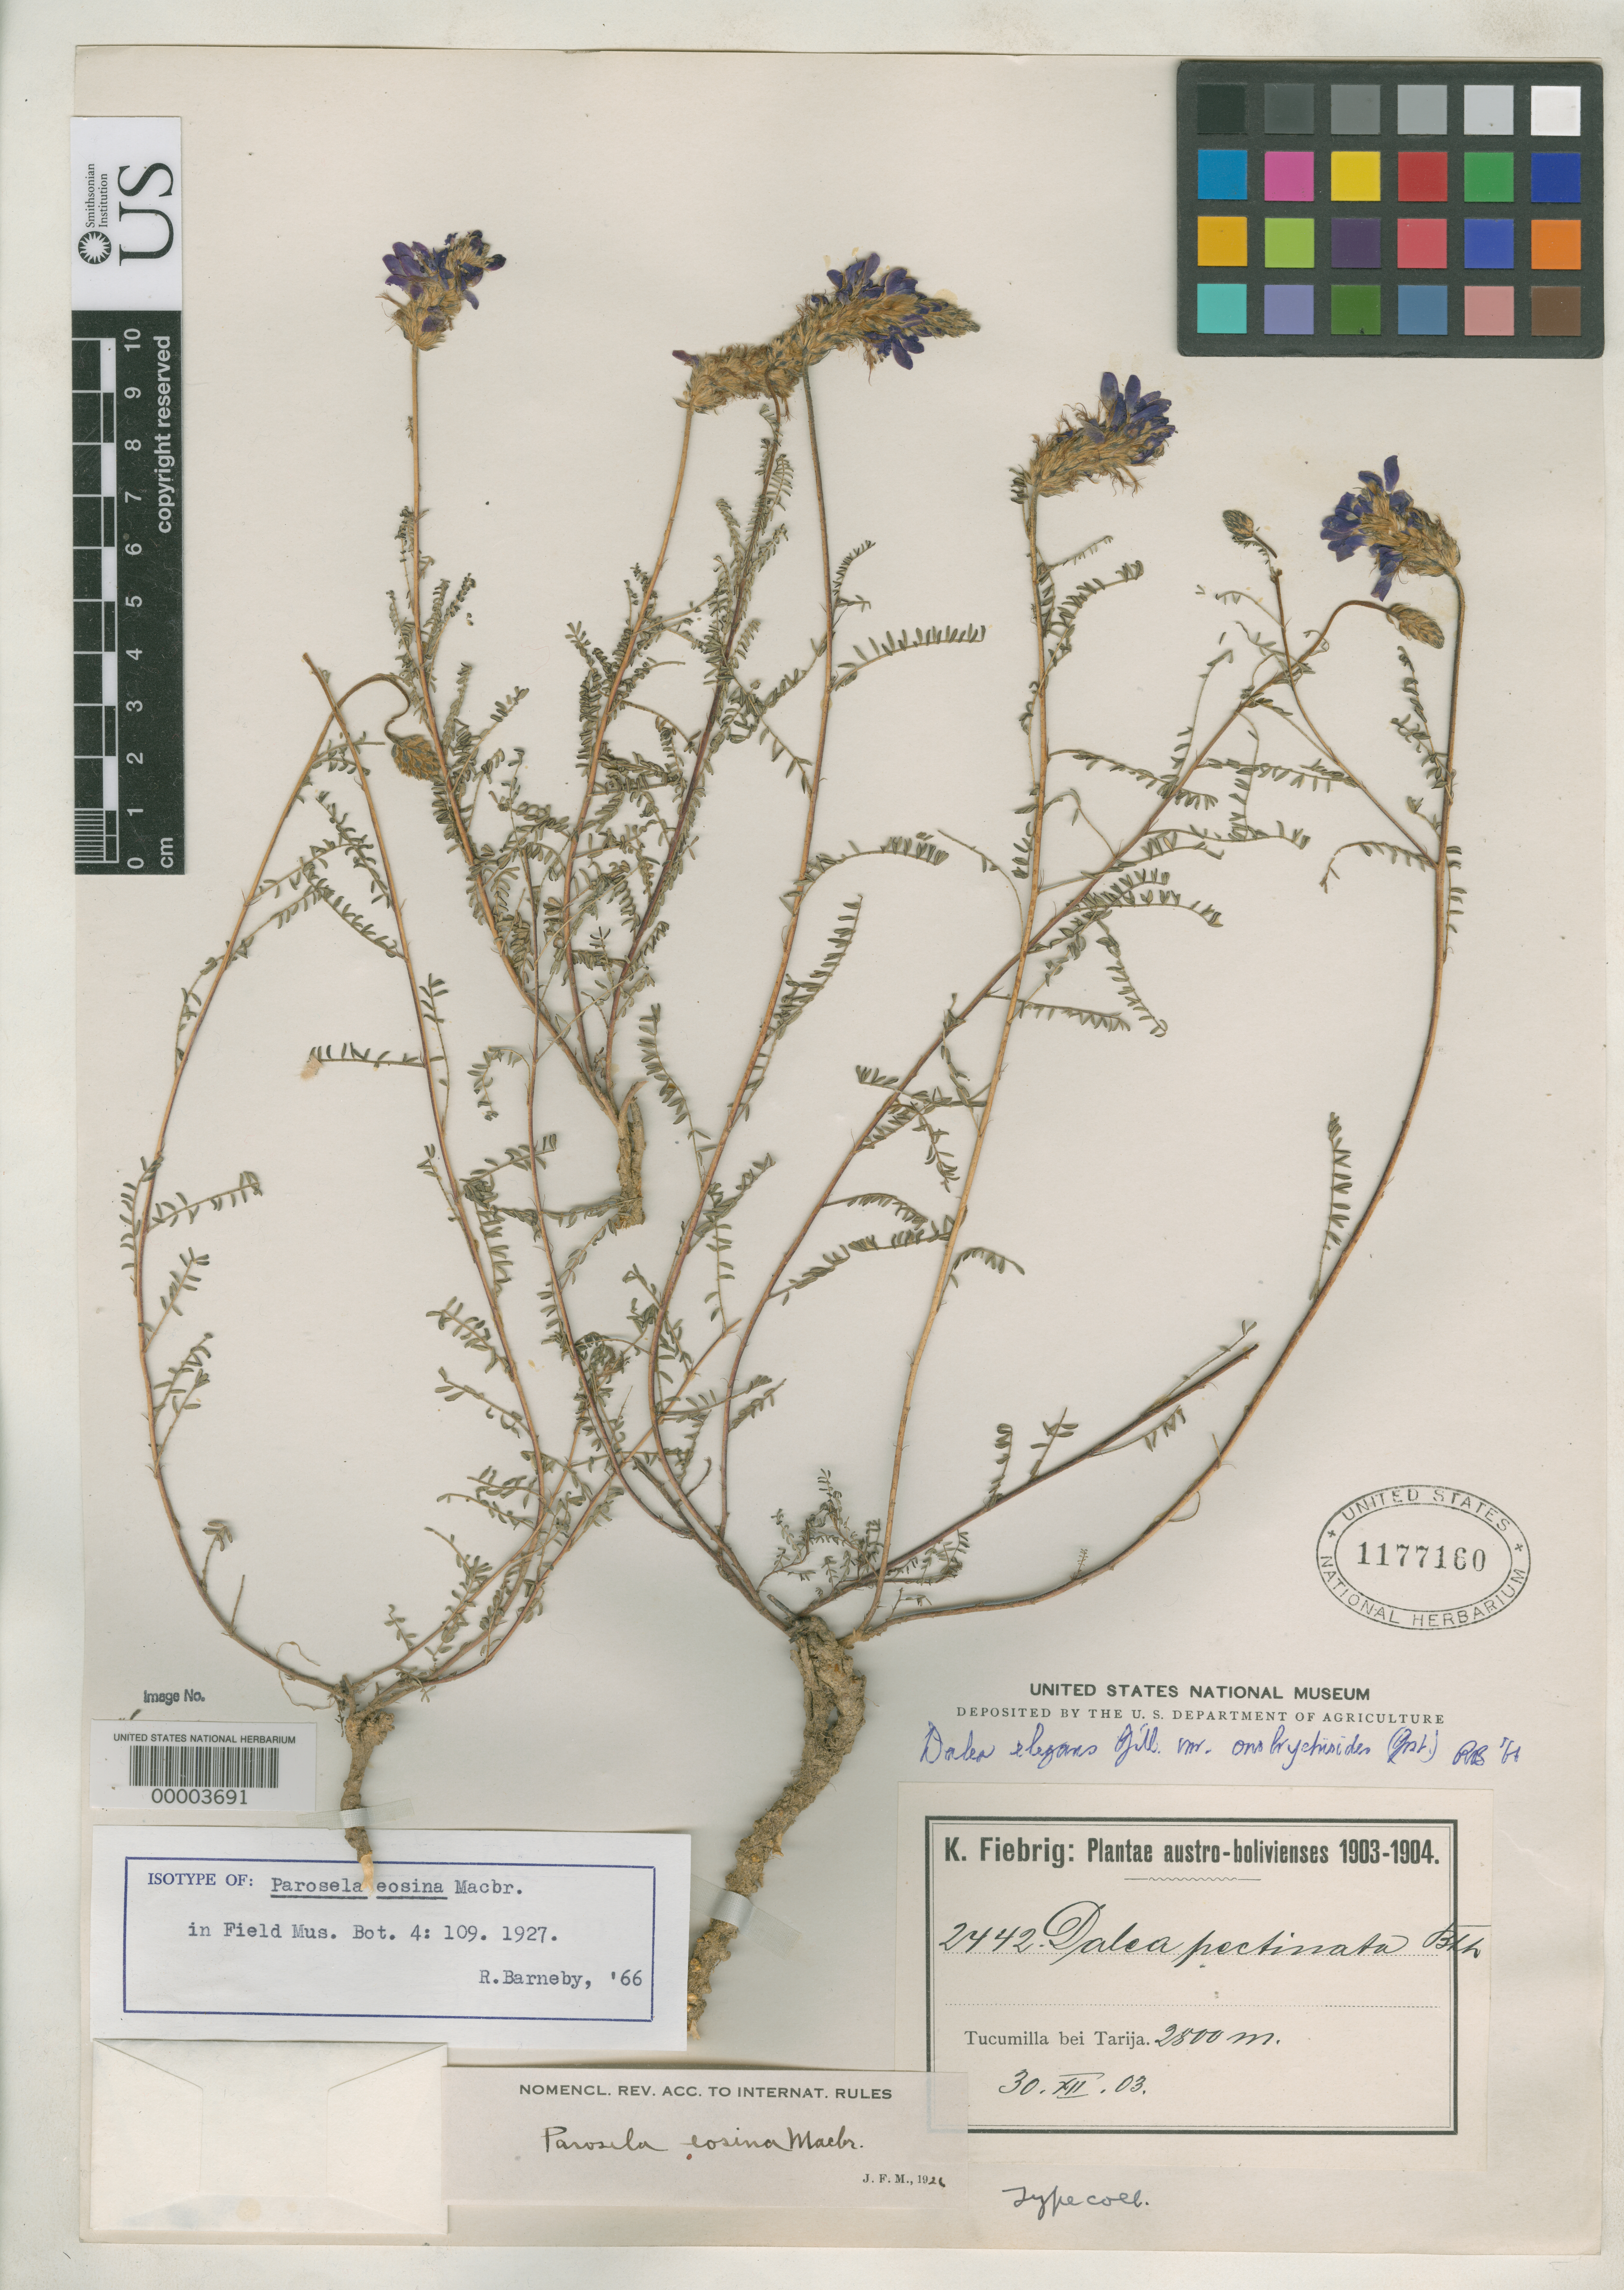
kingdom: Plantae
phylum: Tracheophyta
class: Magnoliopsida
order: Fabales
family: Fabaceae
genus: Parosela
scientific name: Parosela eosina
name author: J.F. Macbr.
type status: Isotype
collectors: K. Fiebrig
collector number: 2442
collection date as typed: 30 Dec 1903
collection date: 1903-12-30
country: Bolivia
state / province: Tarija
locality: Tucumilla bei Tarija.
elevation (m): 2800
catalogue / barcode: US 1177160